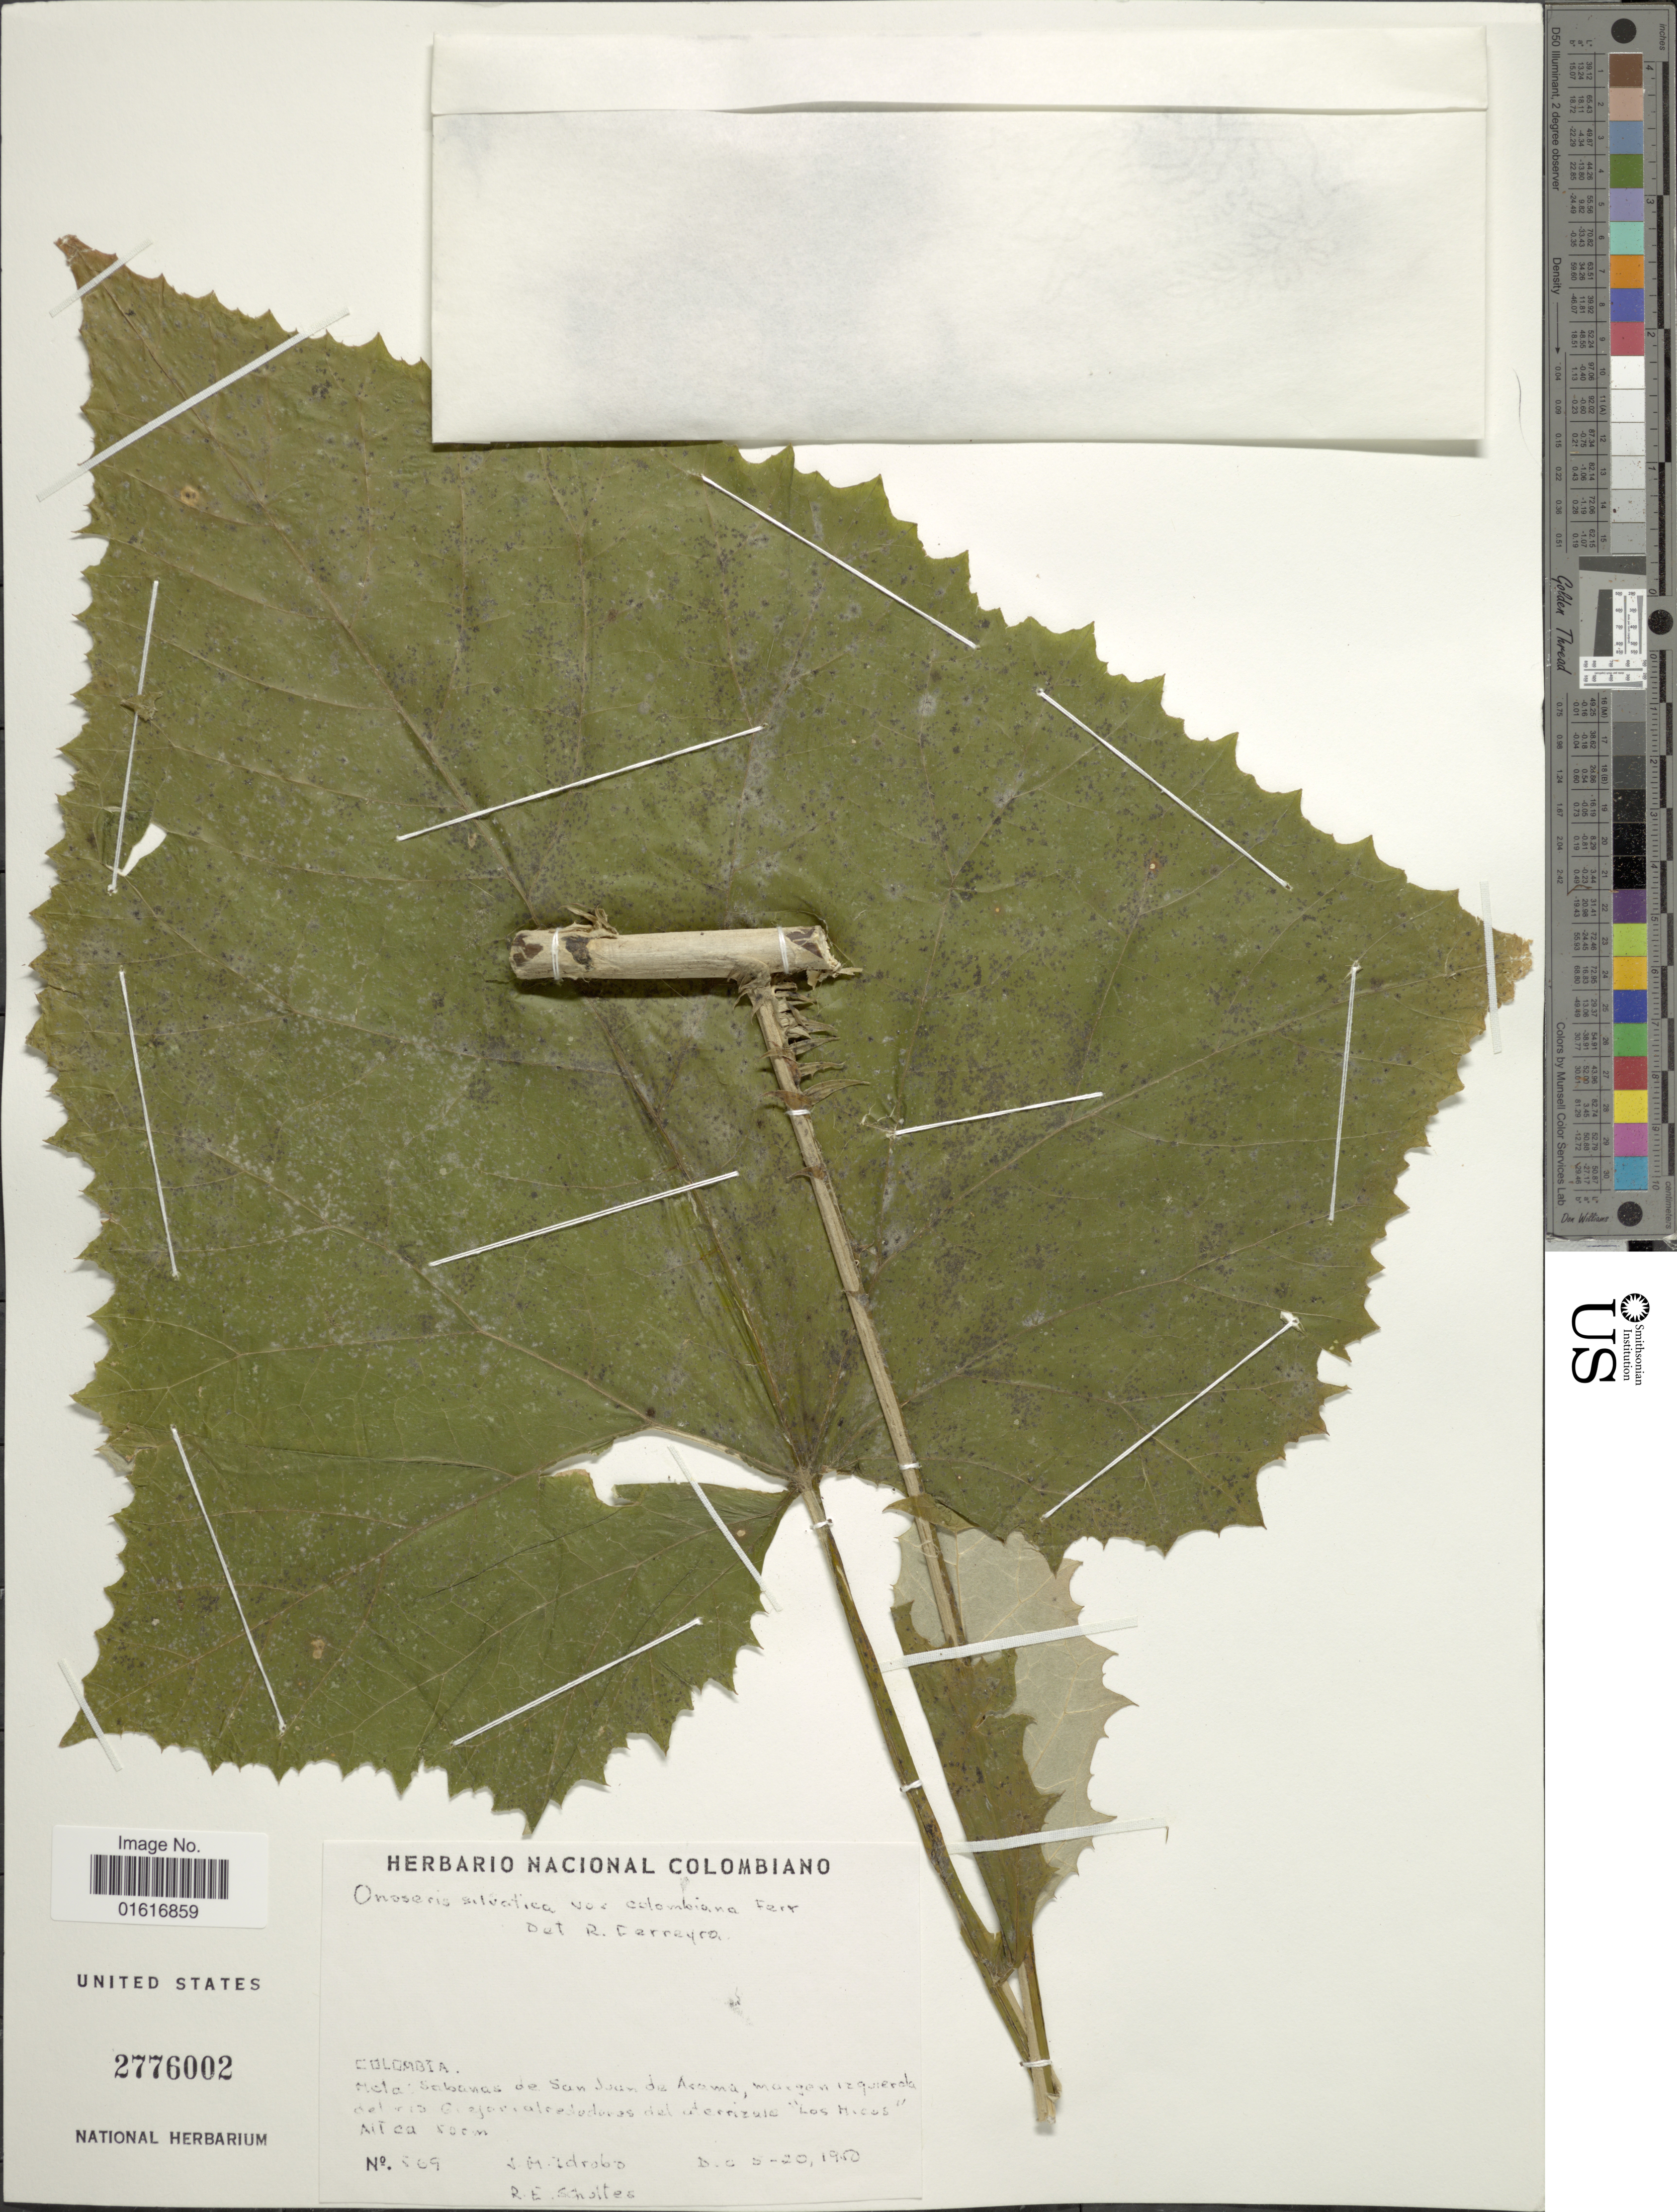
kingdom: Plantae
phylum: Tracheophyta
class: Magnoliopsida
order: Asterales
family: Asteraceae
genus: Onoseris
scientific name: Onoseris silvatica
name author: Greenm.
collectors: J. M. Idrobo & R. Scholtes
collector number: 569*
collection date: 1950-12-05/1950-12-20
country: Colombia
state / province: Meta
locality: Sabanas de San Juan de Arama, margen Izquierda del Rio Guejar, alrededores del aterrizaje "Los Micos"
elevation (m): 500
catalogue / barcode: US 2776002